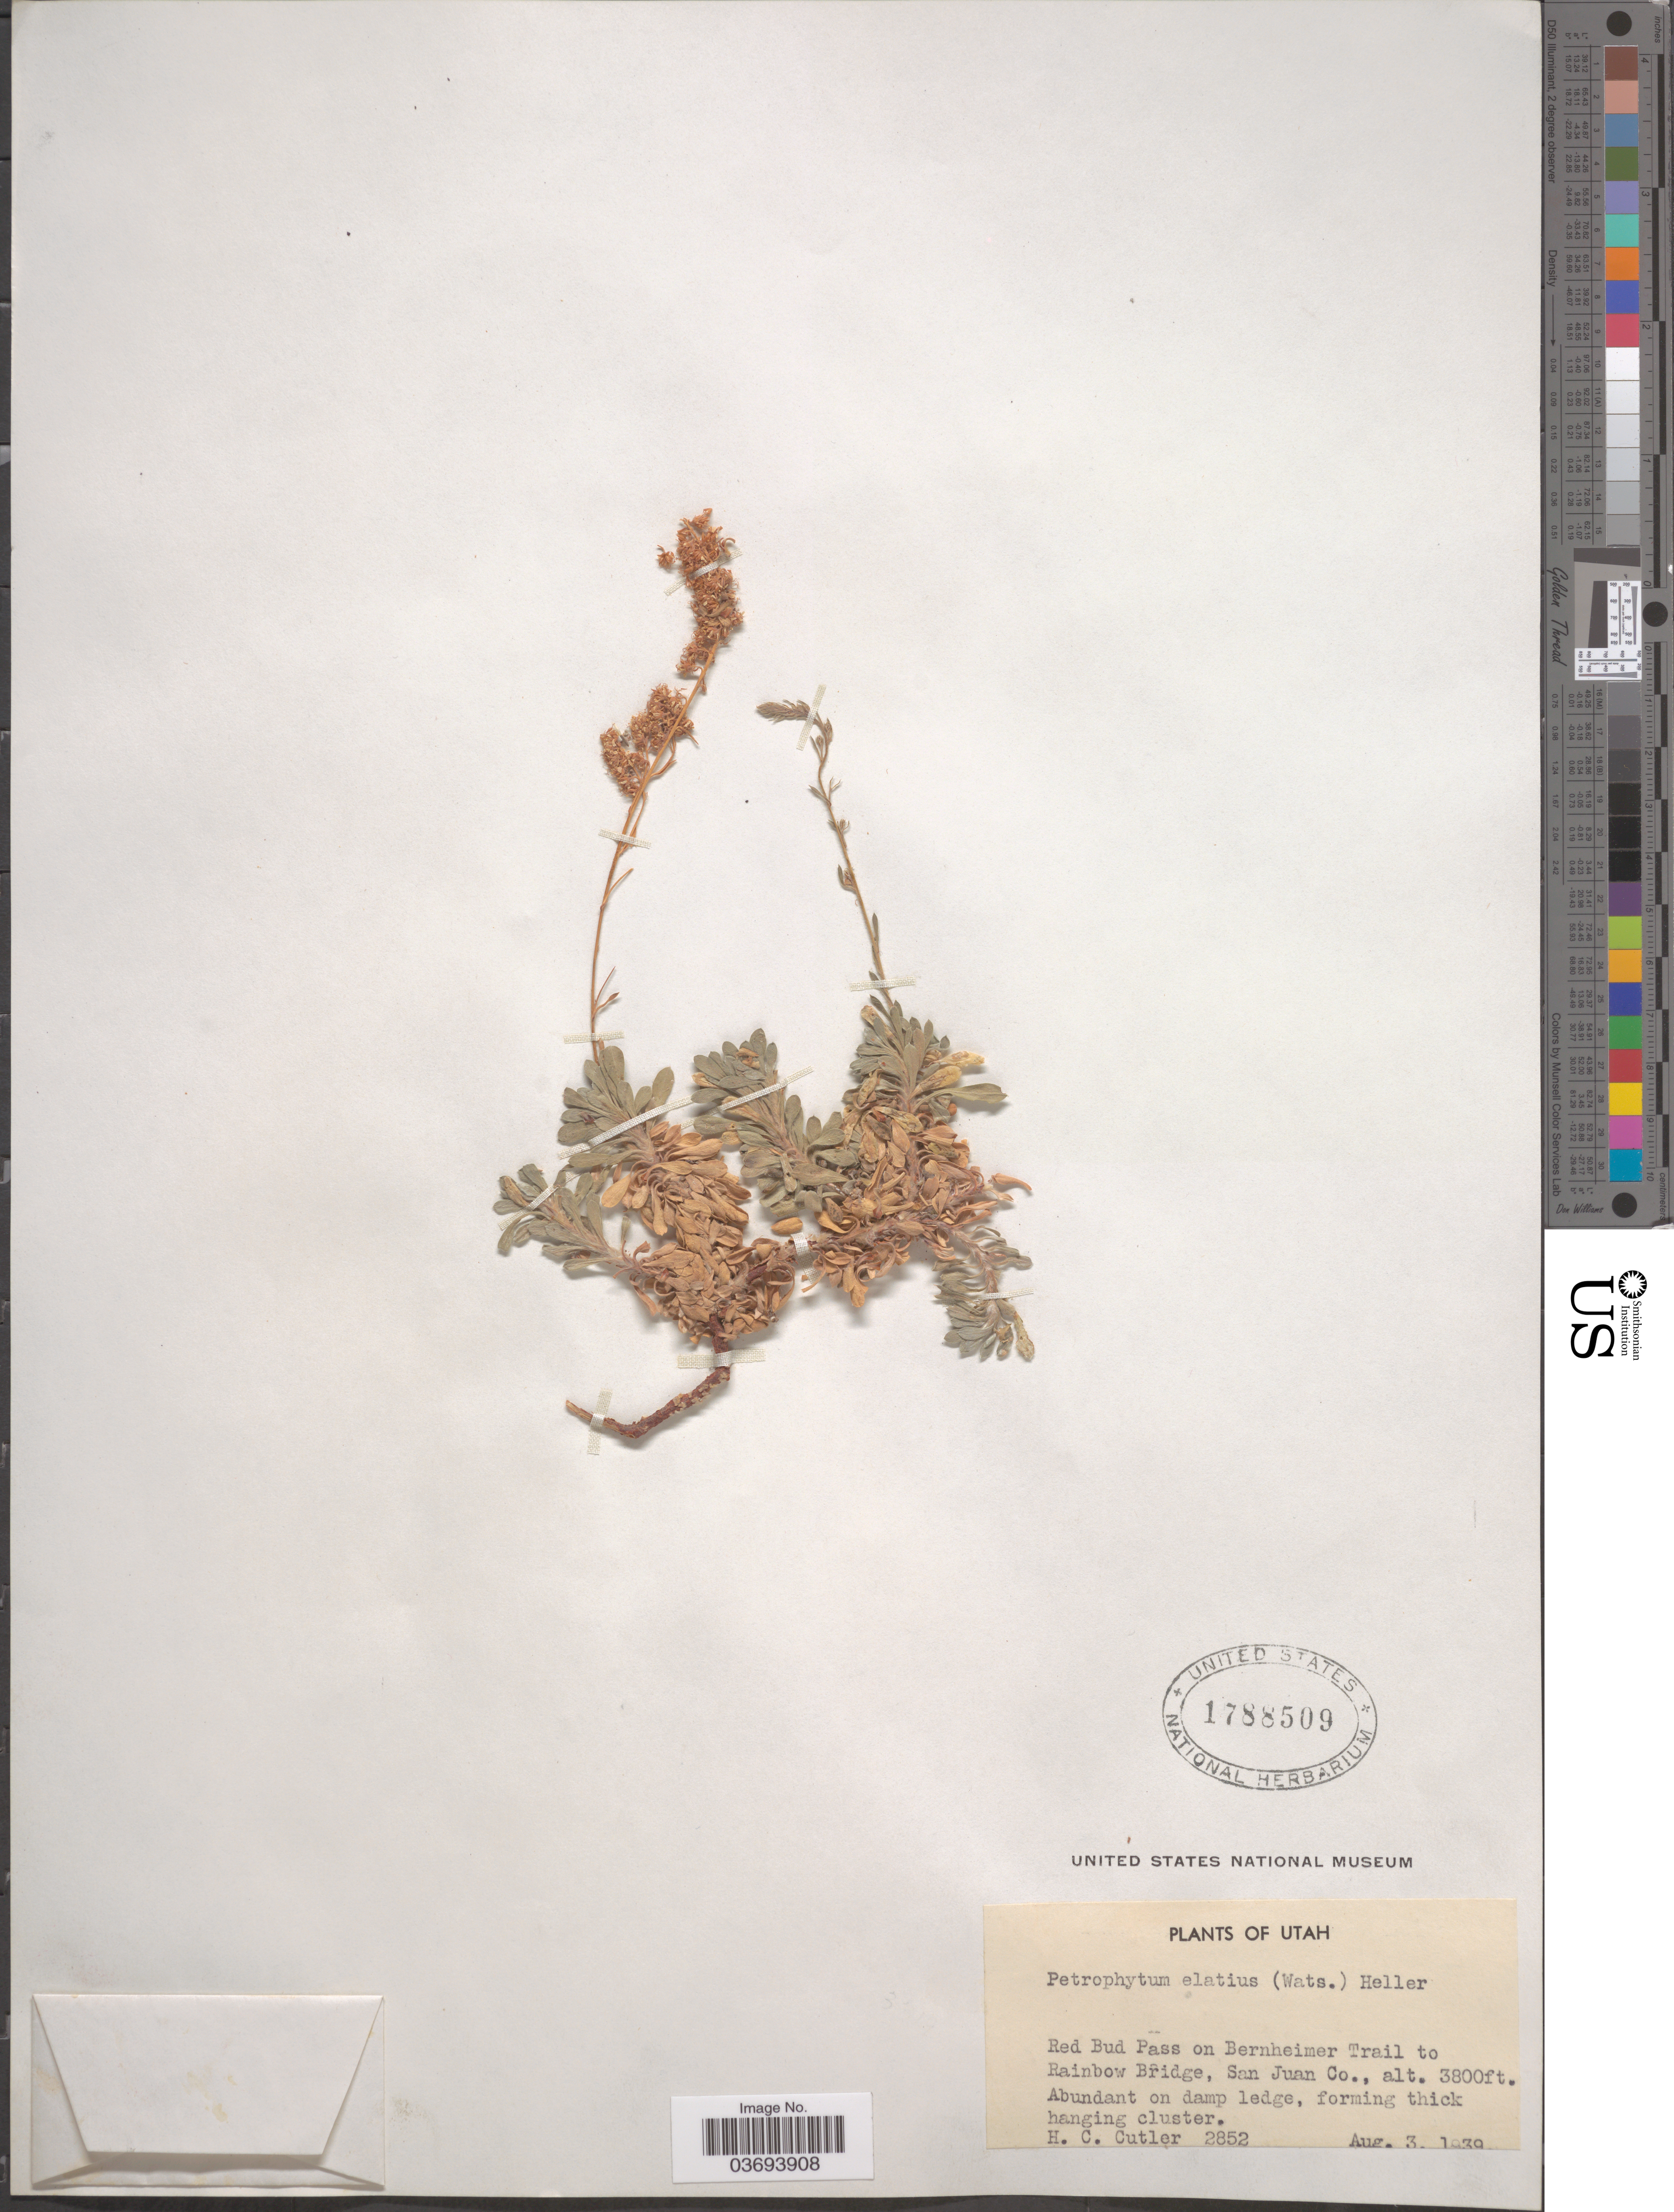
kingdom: Plantae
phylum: Tracheophyta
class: Magnoliopsida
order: Rosales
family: Rosaceae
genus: Petrophytum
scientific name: Petrophytum elatius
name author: (S. Watson) A. Heller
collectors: H. C. Cutler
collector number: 2852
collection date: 1939-08-03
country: United States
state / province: Utah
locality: Red Bud Pass on Bernheimer Trail to Rainbow Bridge, San Juan Co.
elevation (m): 1158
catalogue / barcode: US 1788509